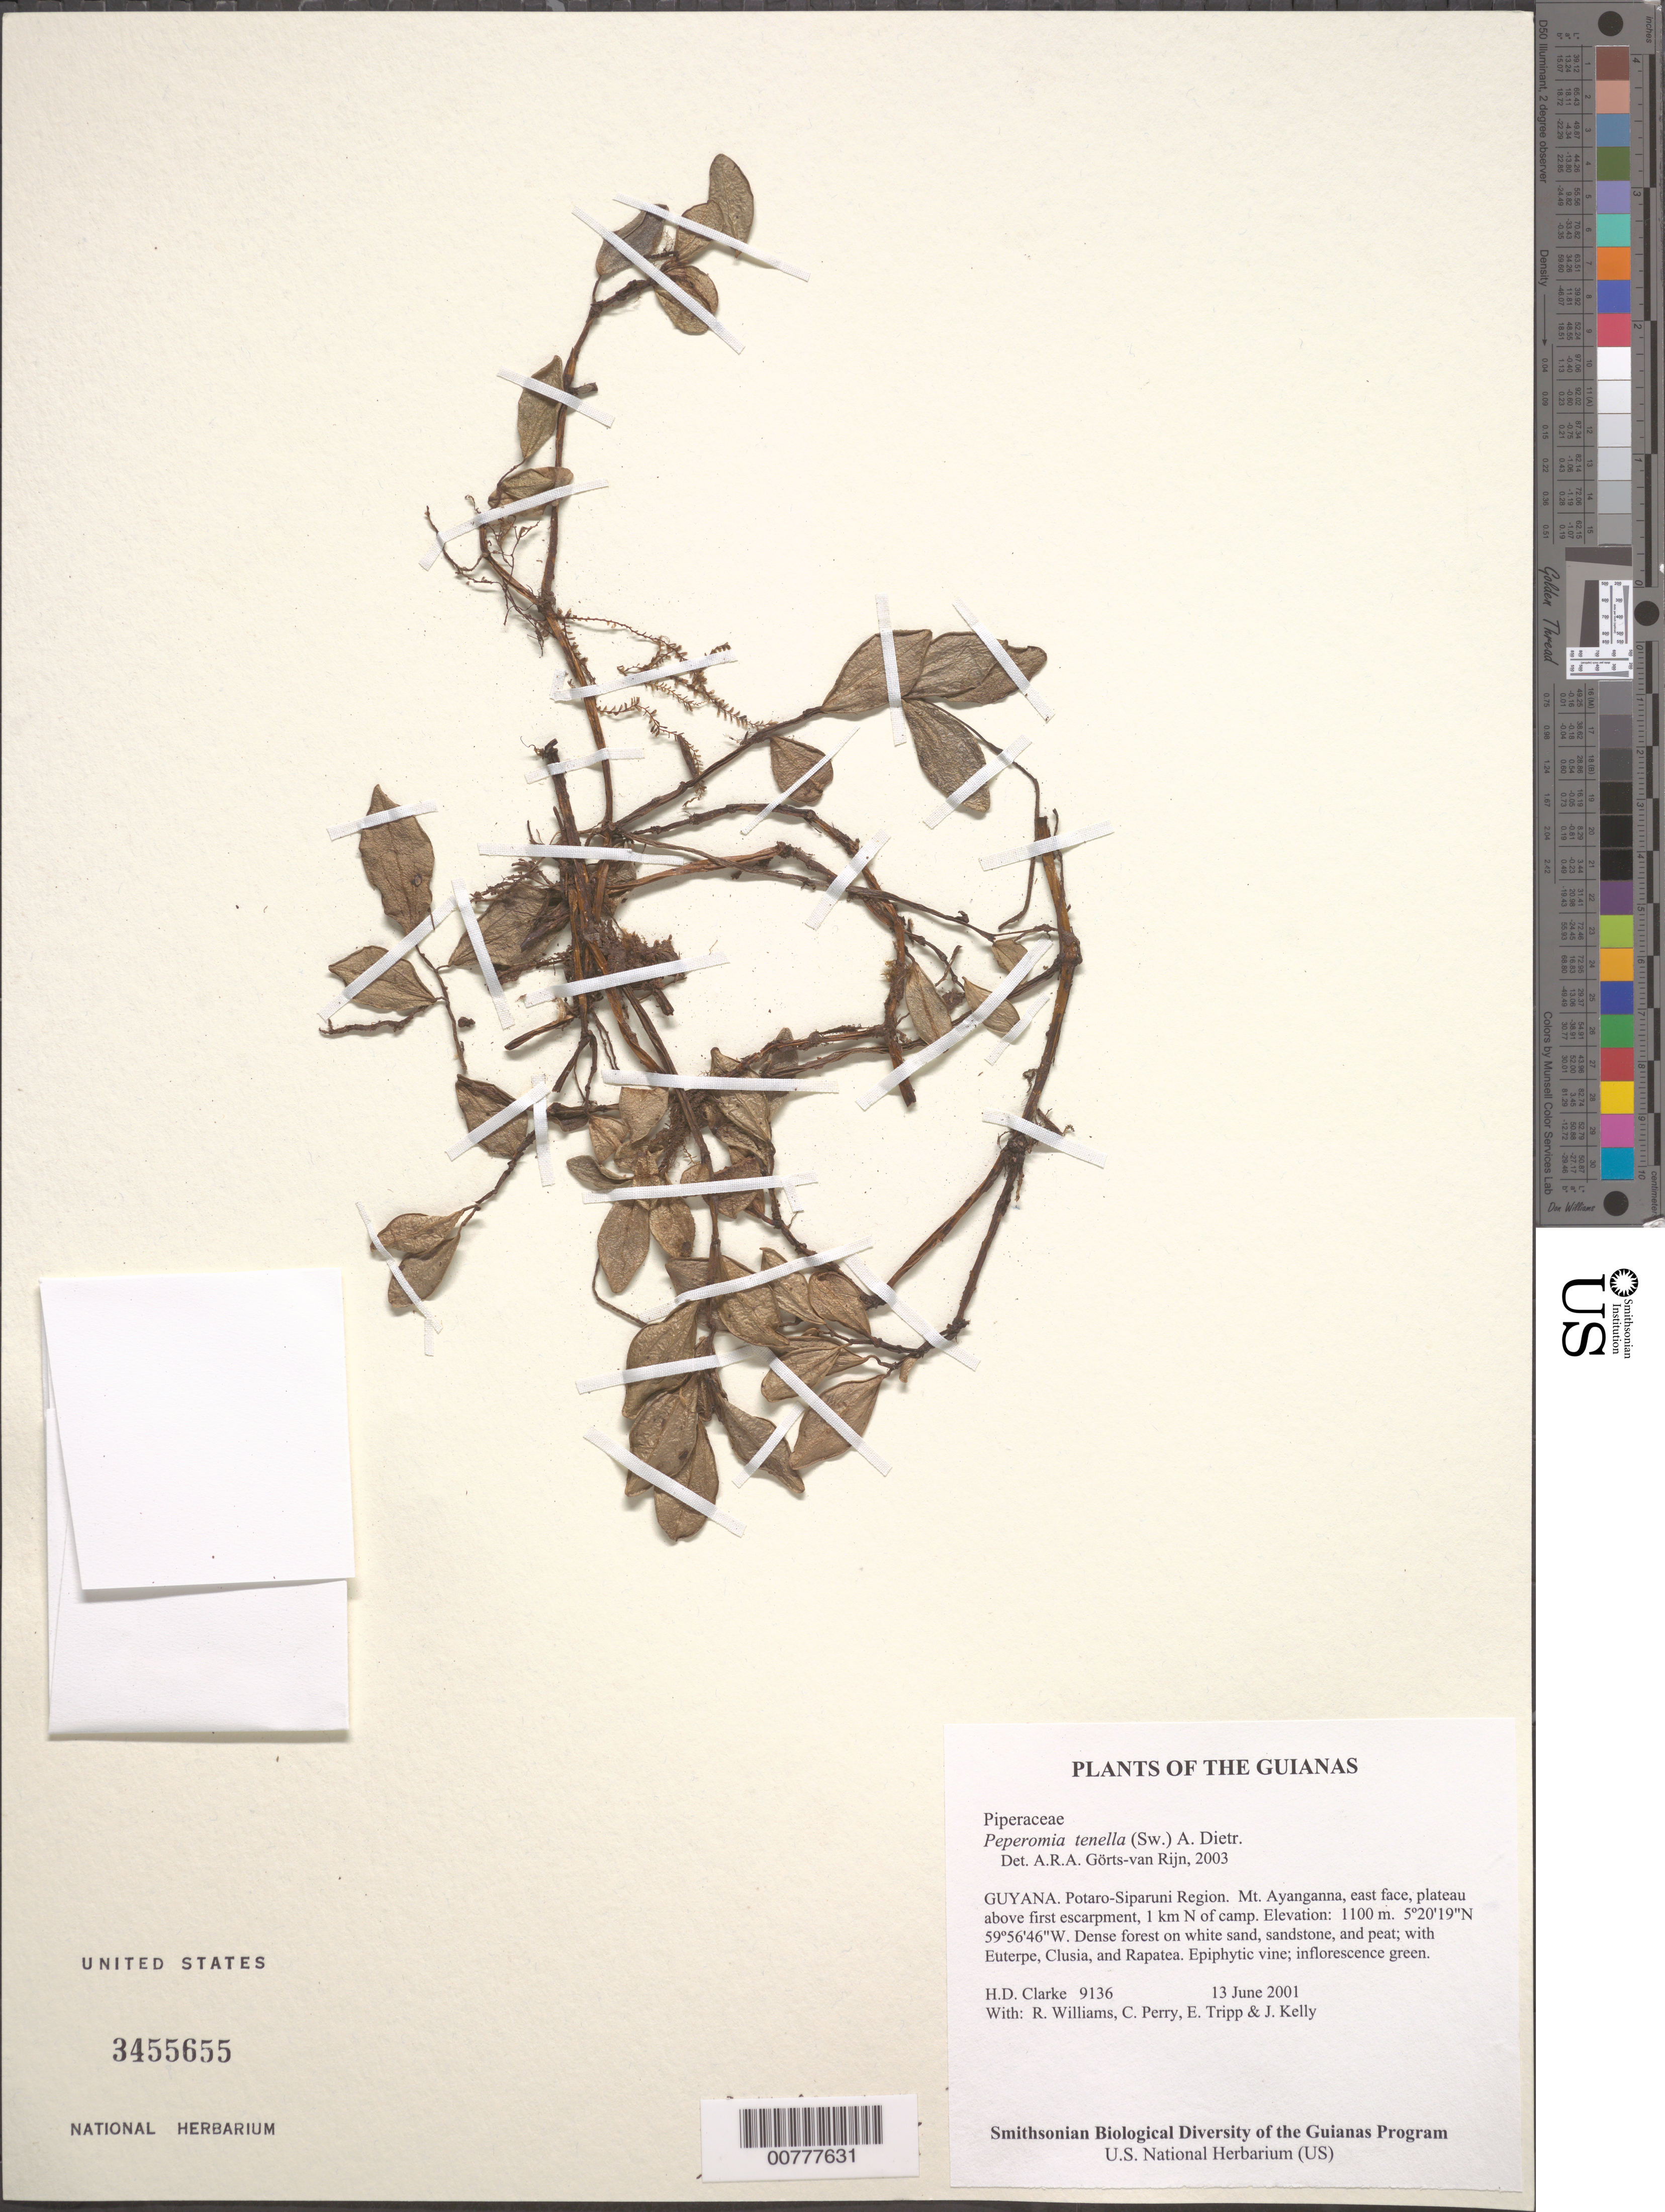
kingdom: Plantae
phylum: Tracheophyta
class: Magnoliopsida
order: Piperales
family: Piperaceae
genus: Peperomia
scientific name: Peperomia tenella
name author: (Sw.) A. Dietr.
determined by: Görts-van Rijn, A. R. A.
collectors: H. D. Clarke, R. Williams, C. Perry, E. Tripp & J. Kelly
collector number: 9136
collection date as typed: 13 June 2001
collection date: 2001-06-13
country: Guyana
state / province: Potaro-Siparuni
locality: Mt. Ayanganna, east face, plateau above first escarpment, 1 km N of camp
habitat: Dense forest on white sand, sandstone, and peat; with Euterpe, Clusia, and Rapatea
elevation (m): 1100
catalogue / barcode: US 3455655